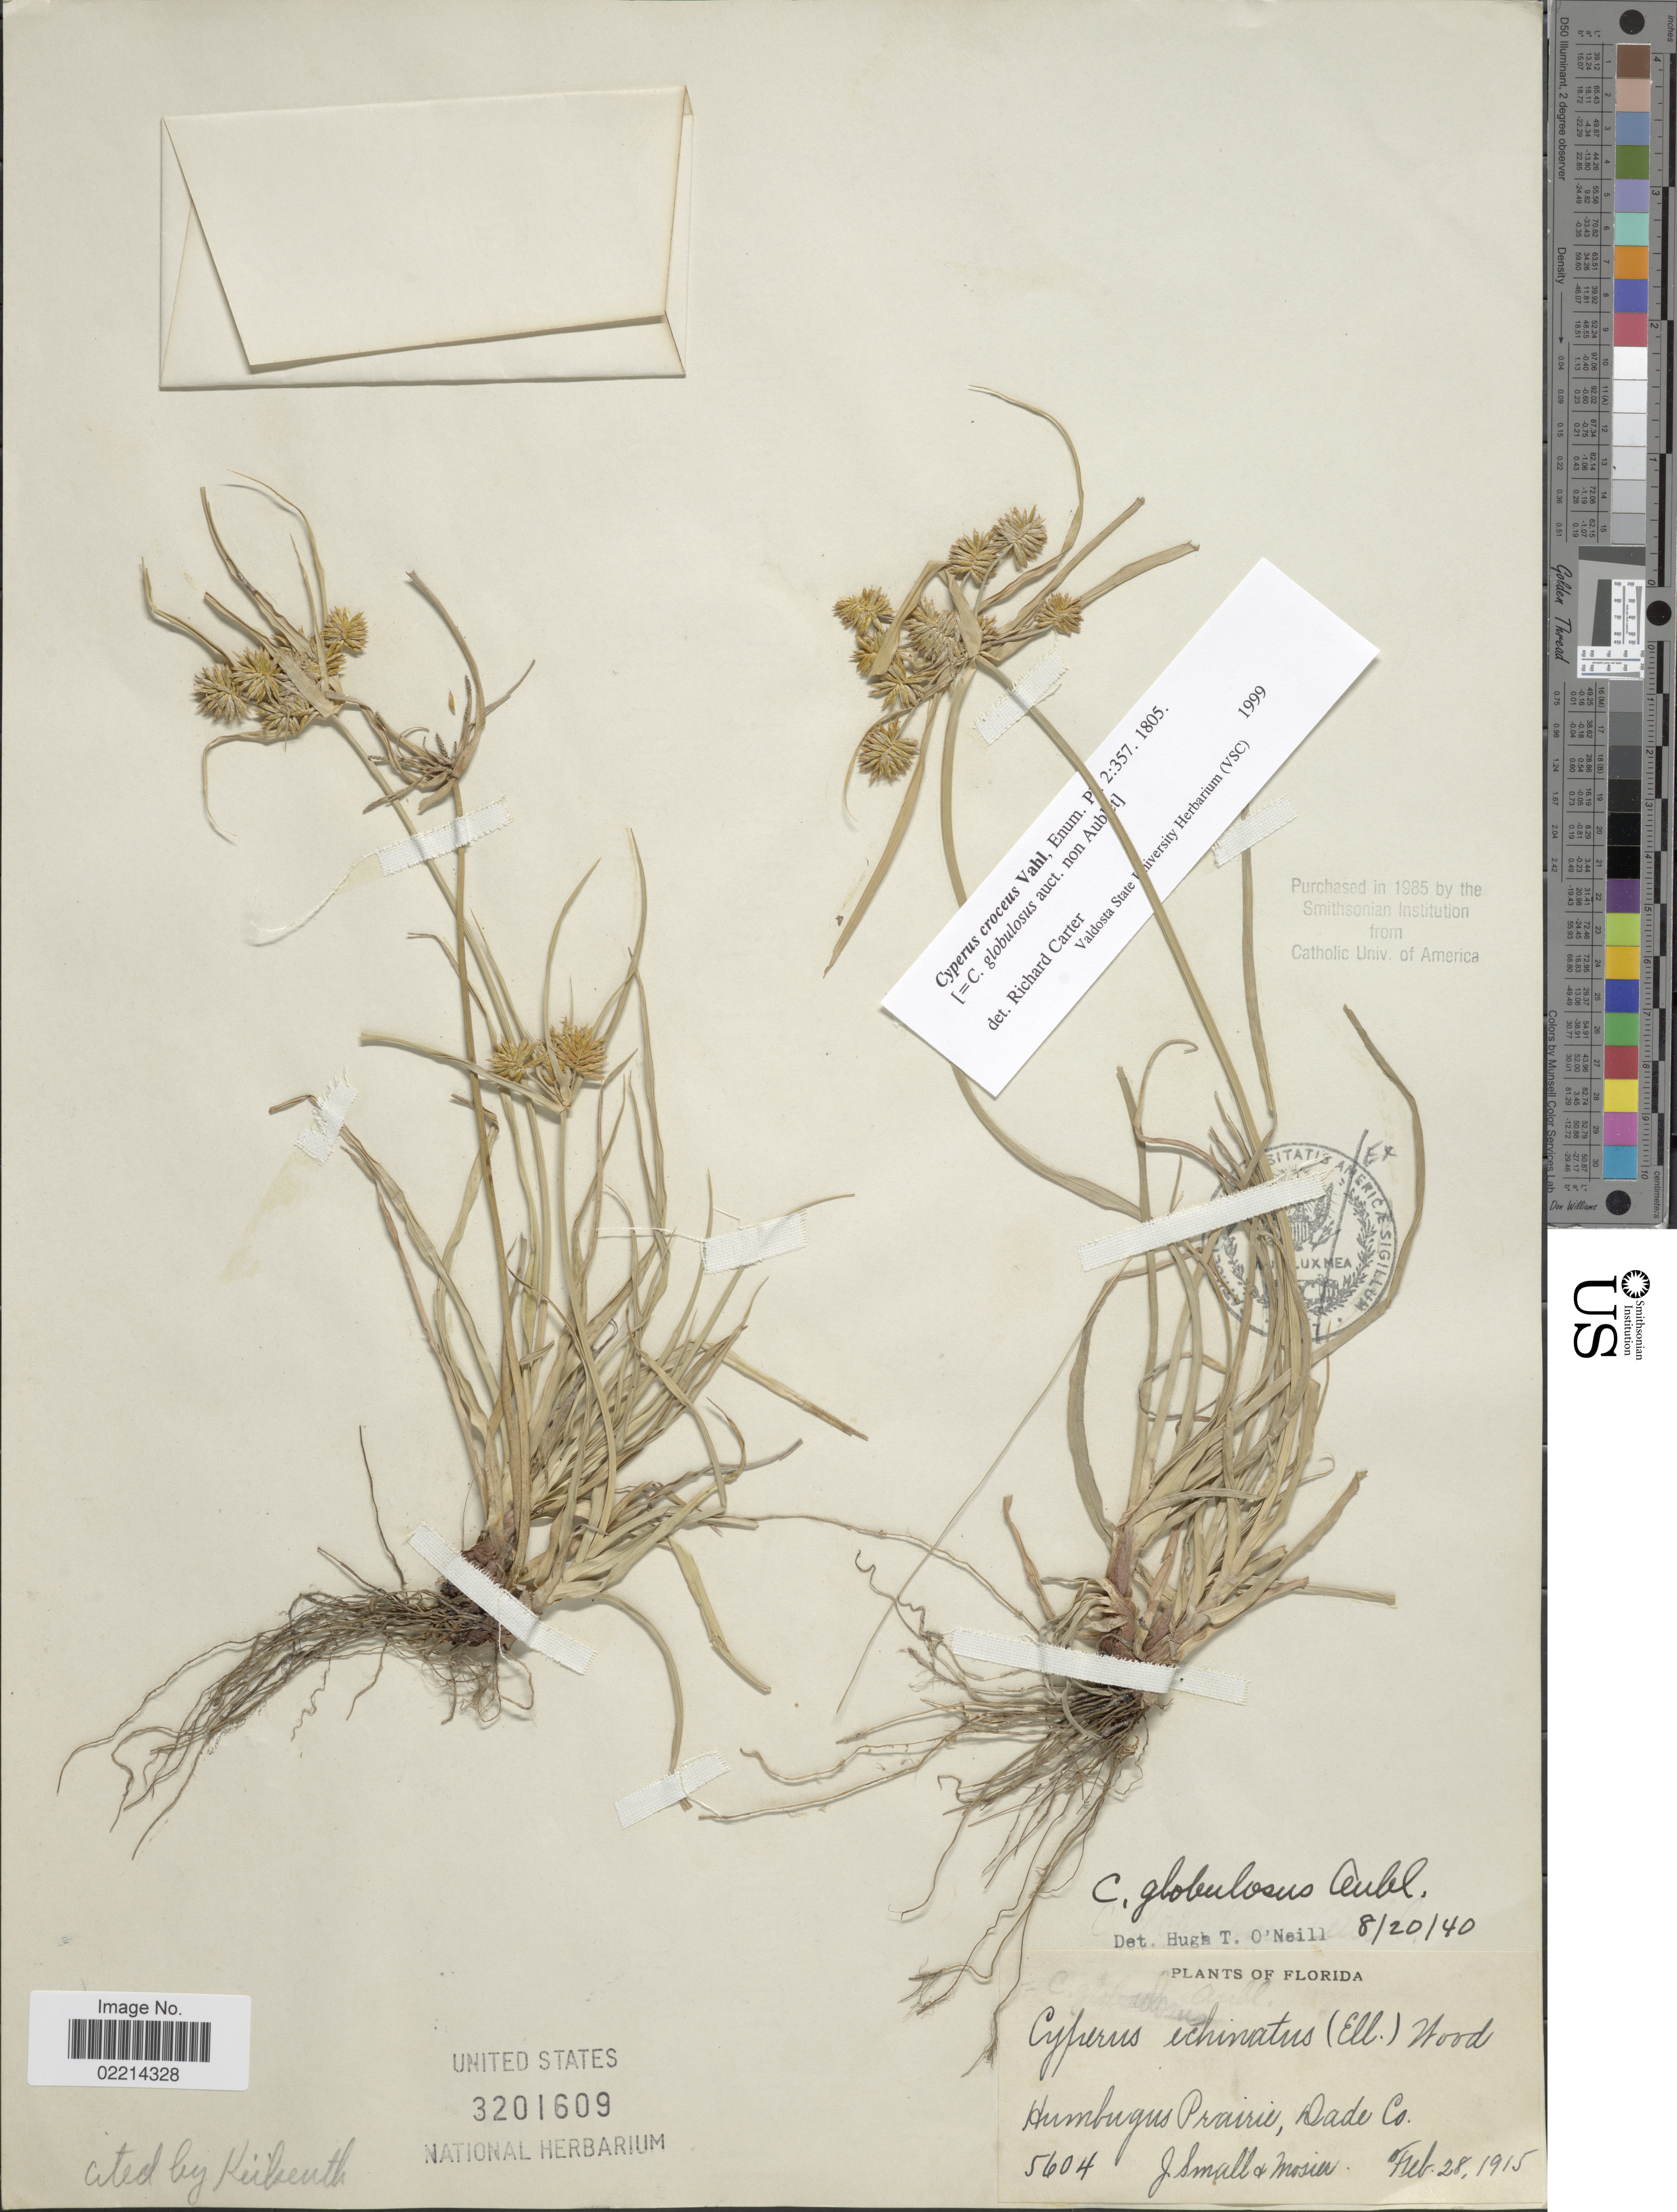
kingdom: Plantae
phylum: Tracheophyta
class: Liliopsida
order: Poales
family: Cyperaceae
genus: Cyperus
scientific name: Cyperus croceus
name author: Vahl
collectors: J. Small & Mosier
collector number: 5604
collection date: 1915-02-28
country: United States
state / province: Florida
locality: Humbugus Prairie, Dade Co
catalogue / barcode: US 3201609